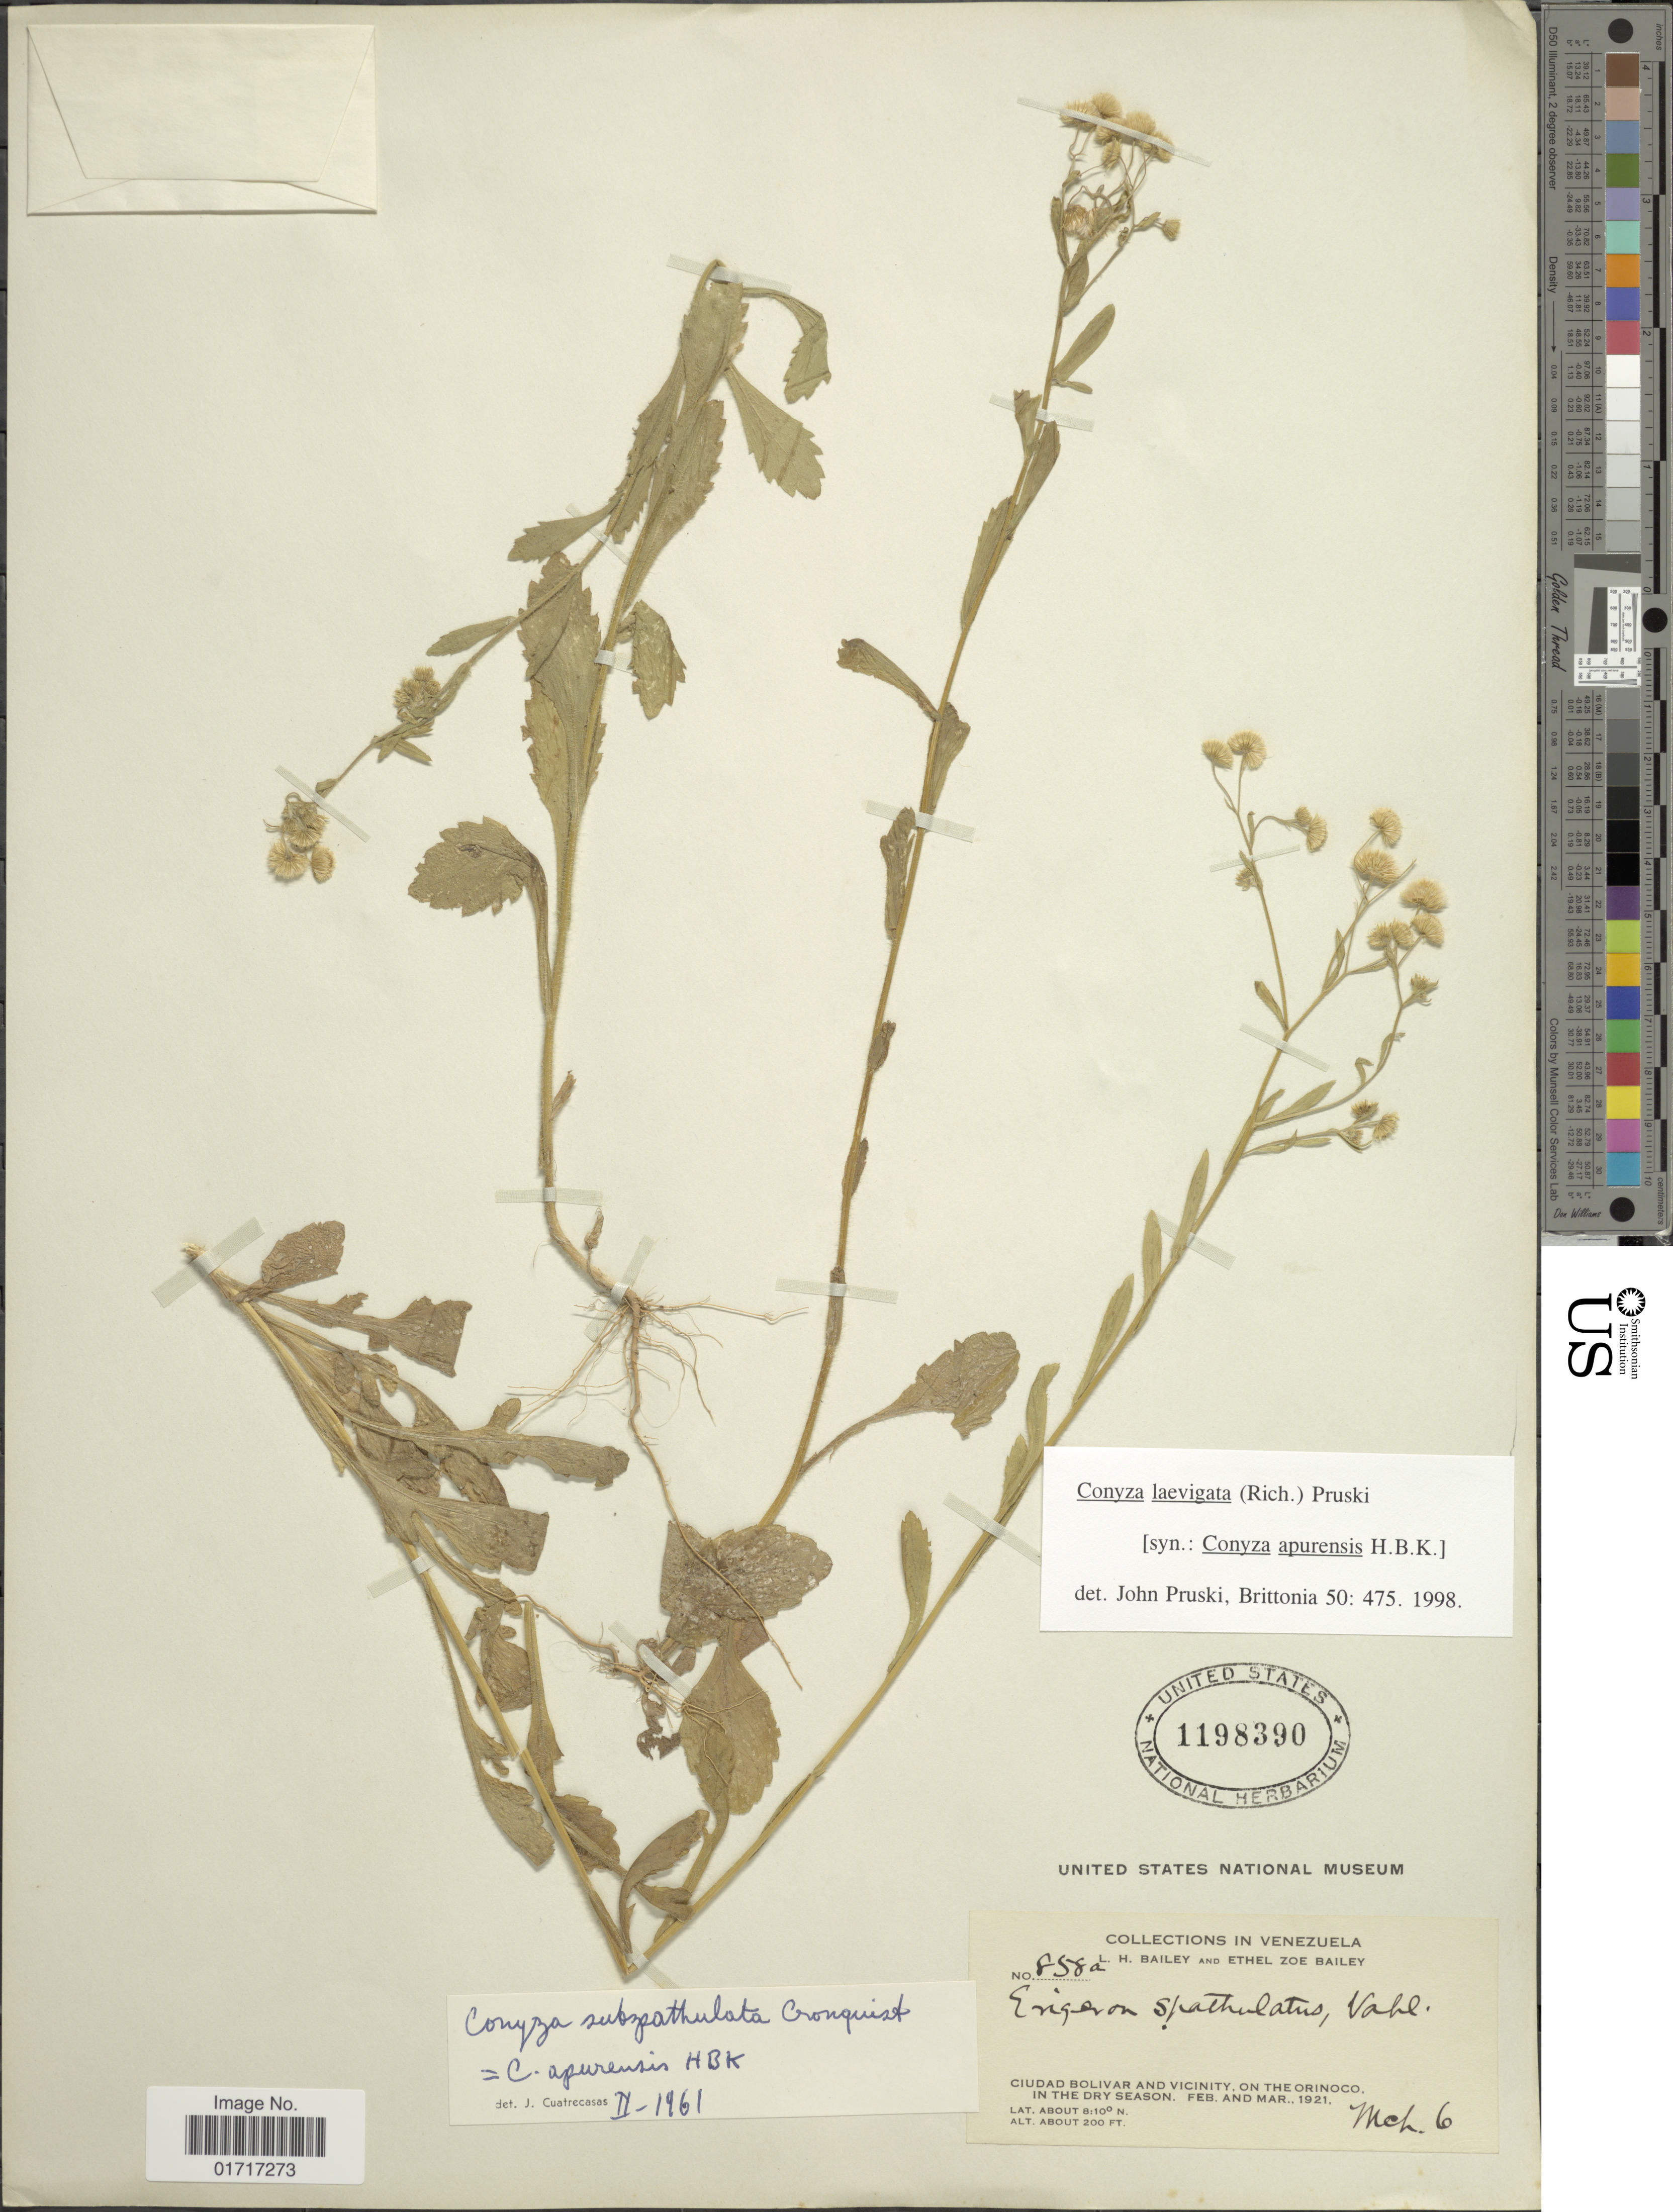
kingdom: Plantae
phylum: Tracheophyta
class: Magnoliopsida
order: Asterales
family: Asteraceae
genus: Conyza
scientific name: Conyza laevigata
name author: (Rich.) Pruski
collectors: L. H. Bailey & E. Z. Bailey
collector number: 858a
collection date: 1921-03-06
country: Venezuela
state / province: Bolivar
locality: Ciudad Bolivar and vicinity on the Orinoco.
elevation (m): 61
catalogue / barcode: US 1198390